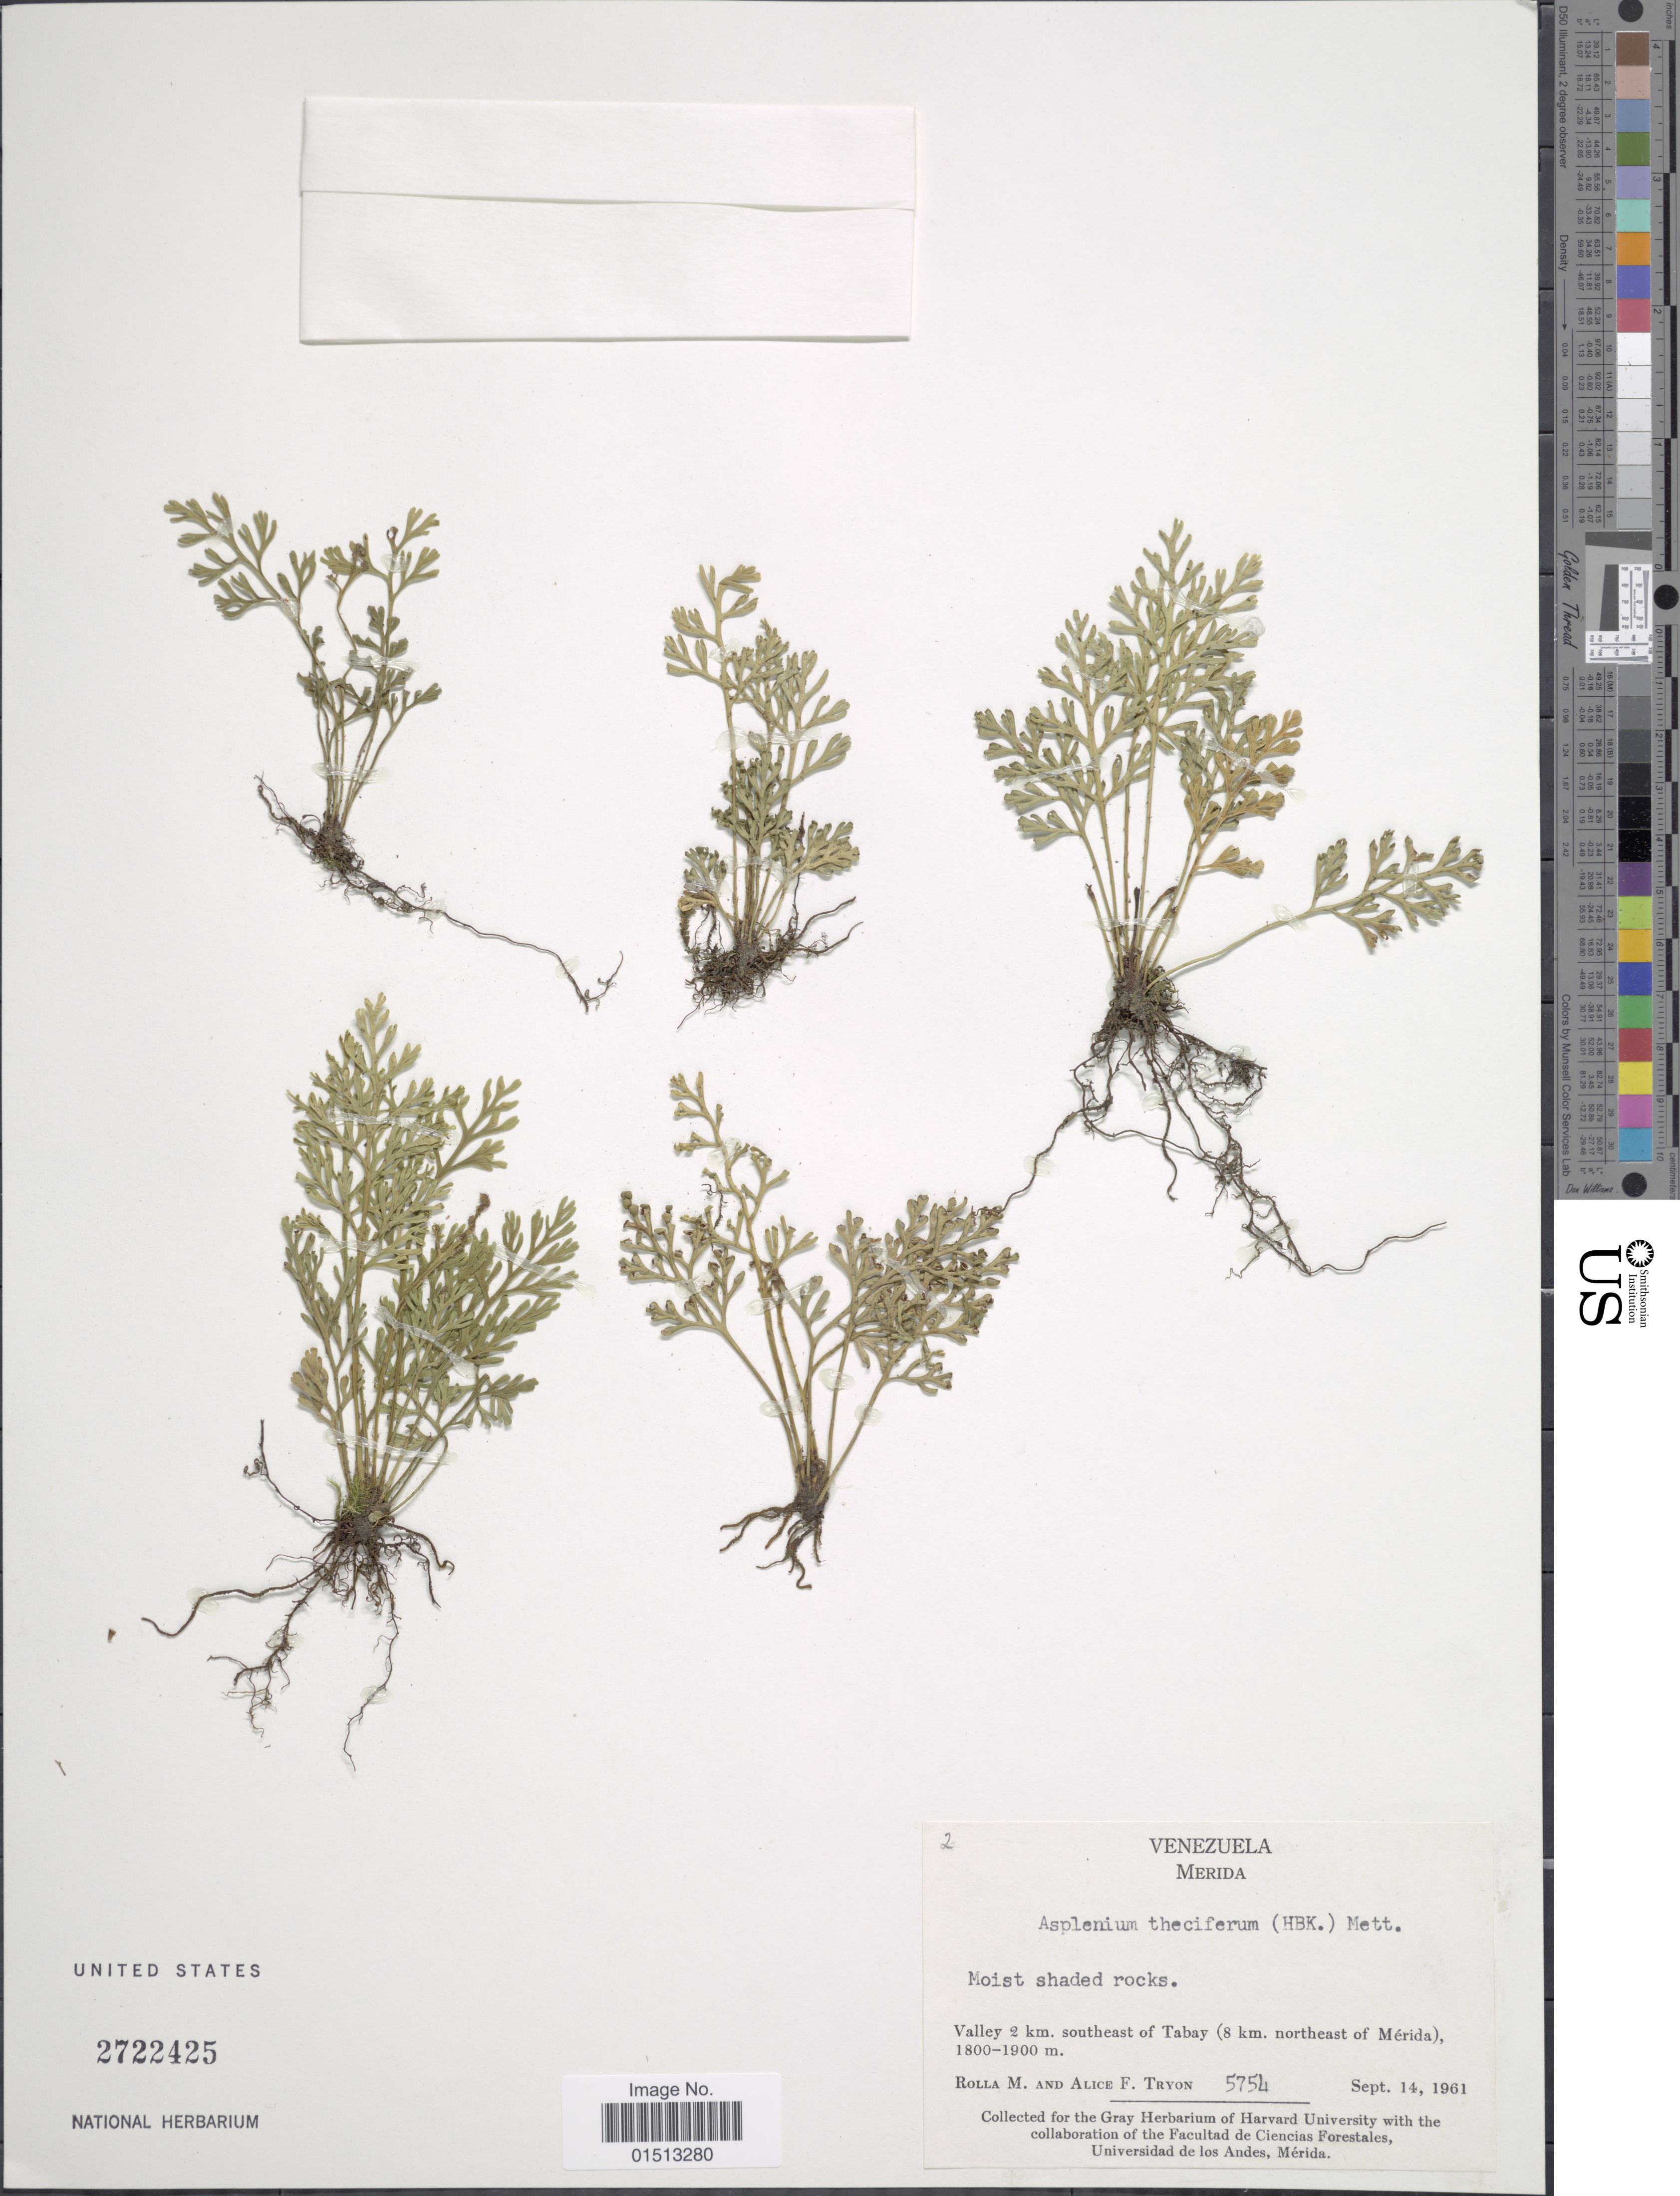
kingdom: Plantae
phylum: Tracheophyta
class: Polypodiopsida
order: Polypodiales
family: Aspleniaceae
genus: Asplenium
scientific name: Asplenium theciferum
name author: (Kunth) Mett.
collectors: R. M. Tryon & A. F. Tryon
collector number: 5754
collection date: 1961-09-14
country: Venezuela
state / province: Mérida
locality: Valley 2 km. southeast of Tabay (8km. northeast of Mérida).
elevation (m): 1800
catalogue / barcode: US 2722425